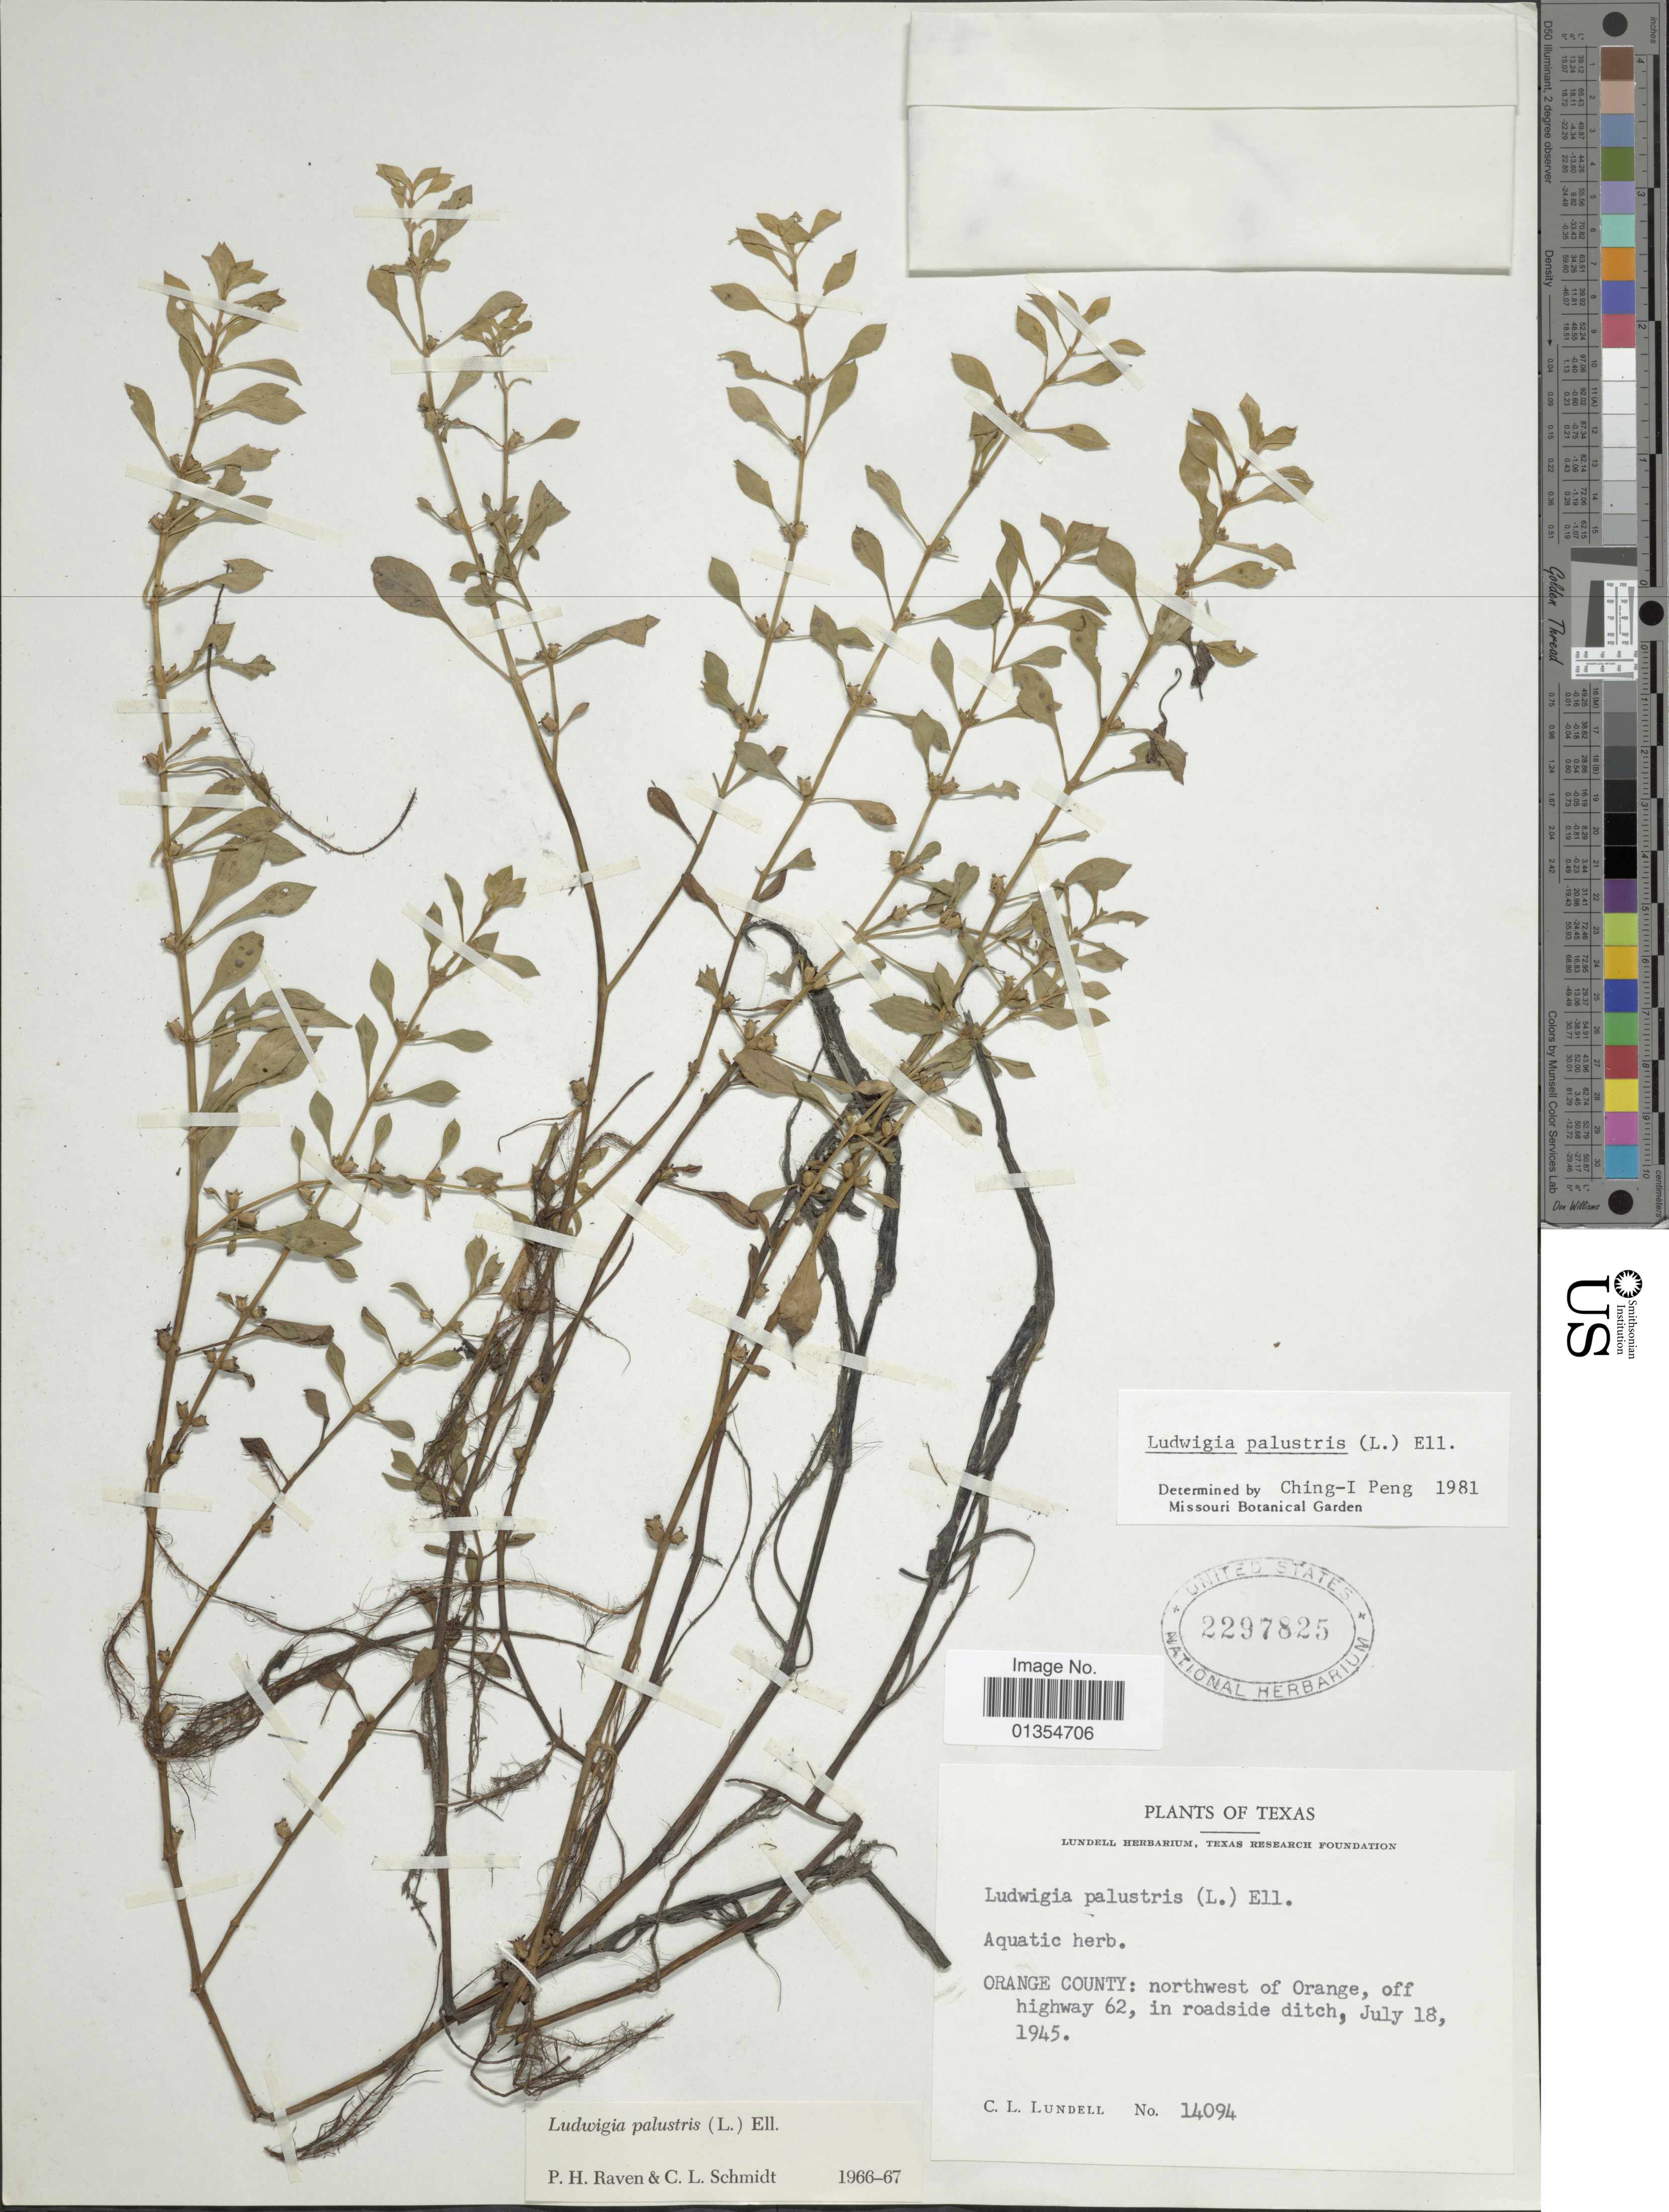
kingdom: Plantae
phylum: Tracheophyta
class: Magnoliopsida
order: Myrtales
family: Onagraceae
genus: Ludwigia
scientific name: Ludwigia palustris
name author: (L.) Elliott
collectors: C. L. Lundell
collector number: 14094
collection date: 1945-07-18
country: United States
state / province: Texas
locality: Orange County: northwest of Orange, off highway 62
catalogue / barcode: US 2297825